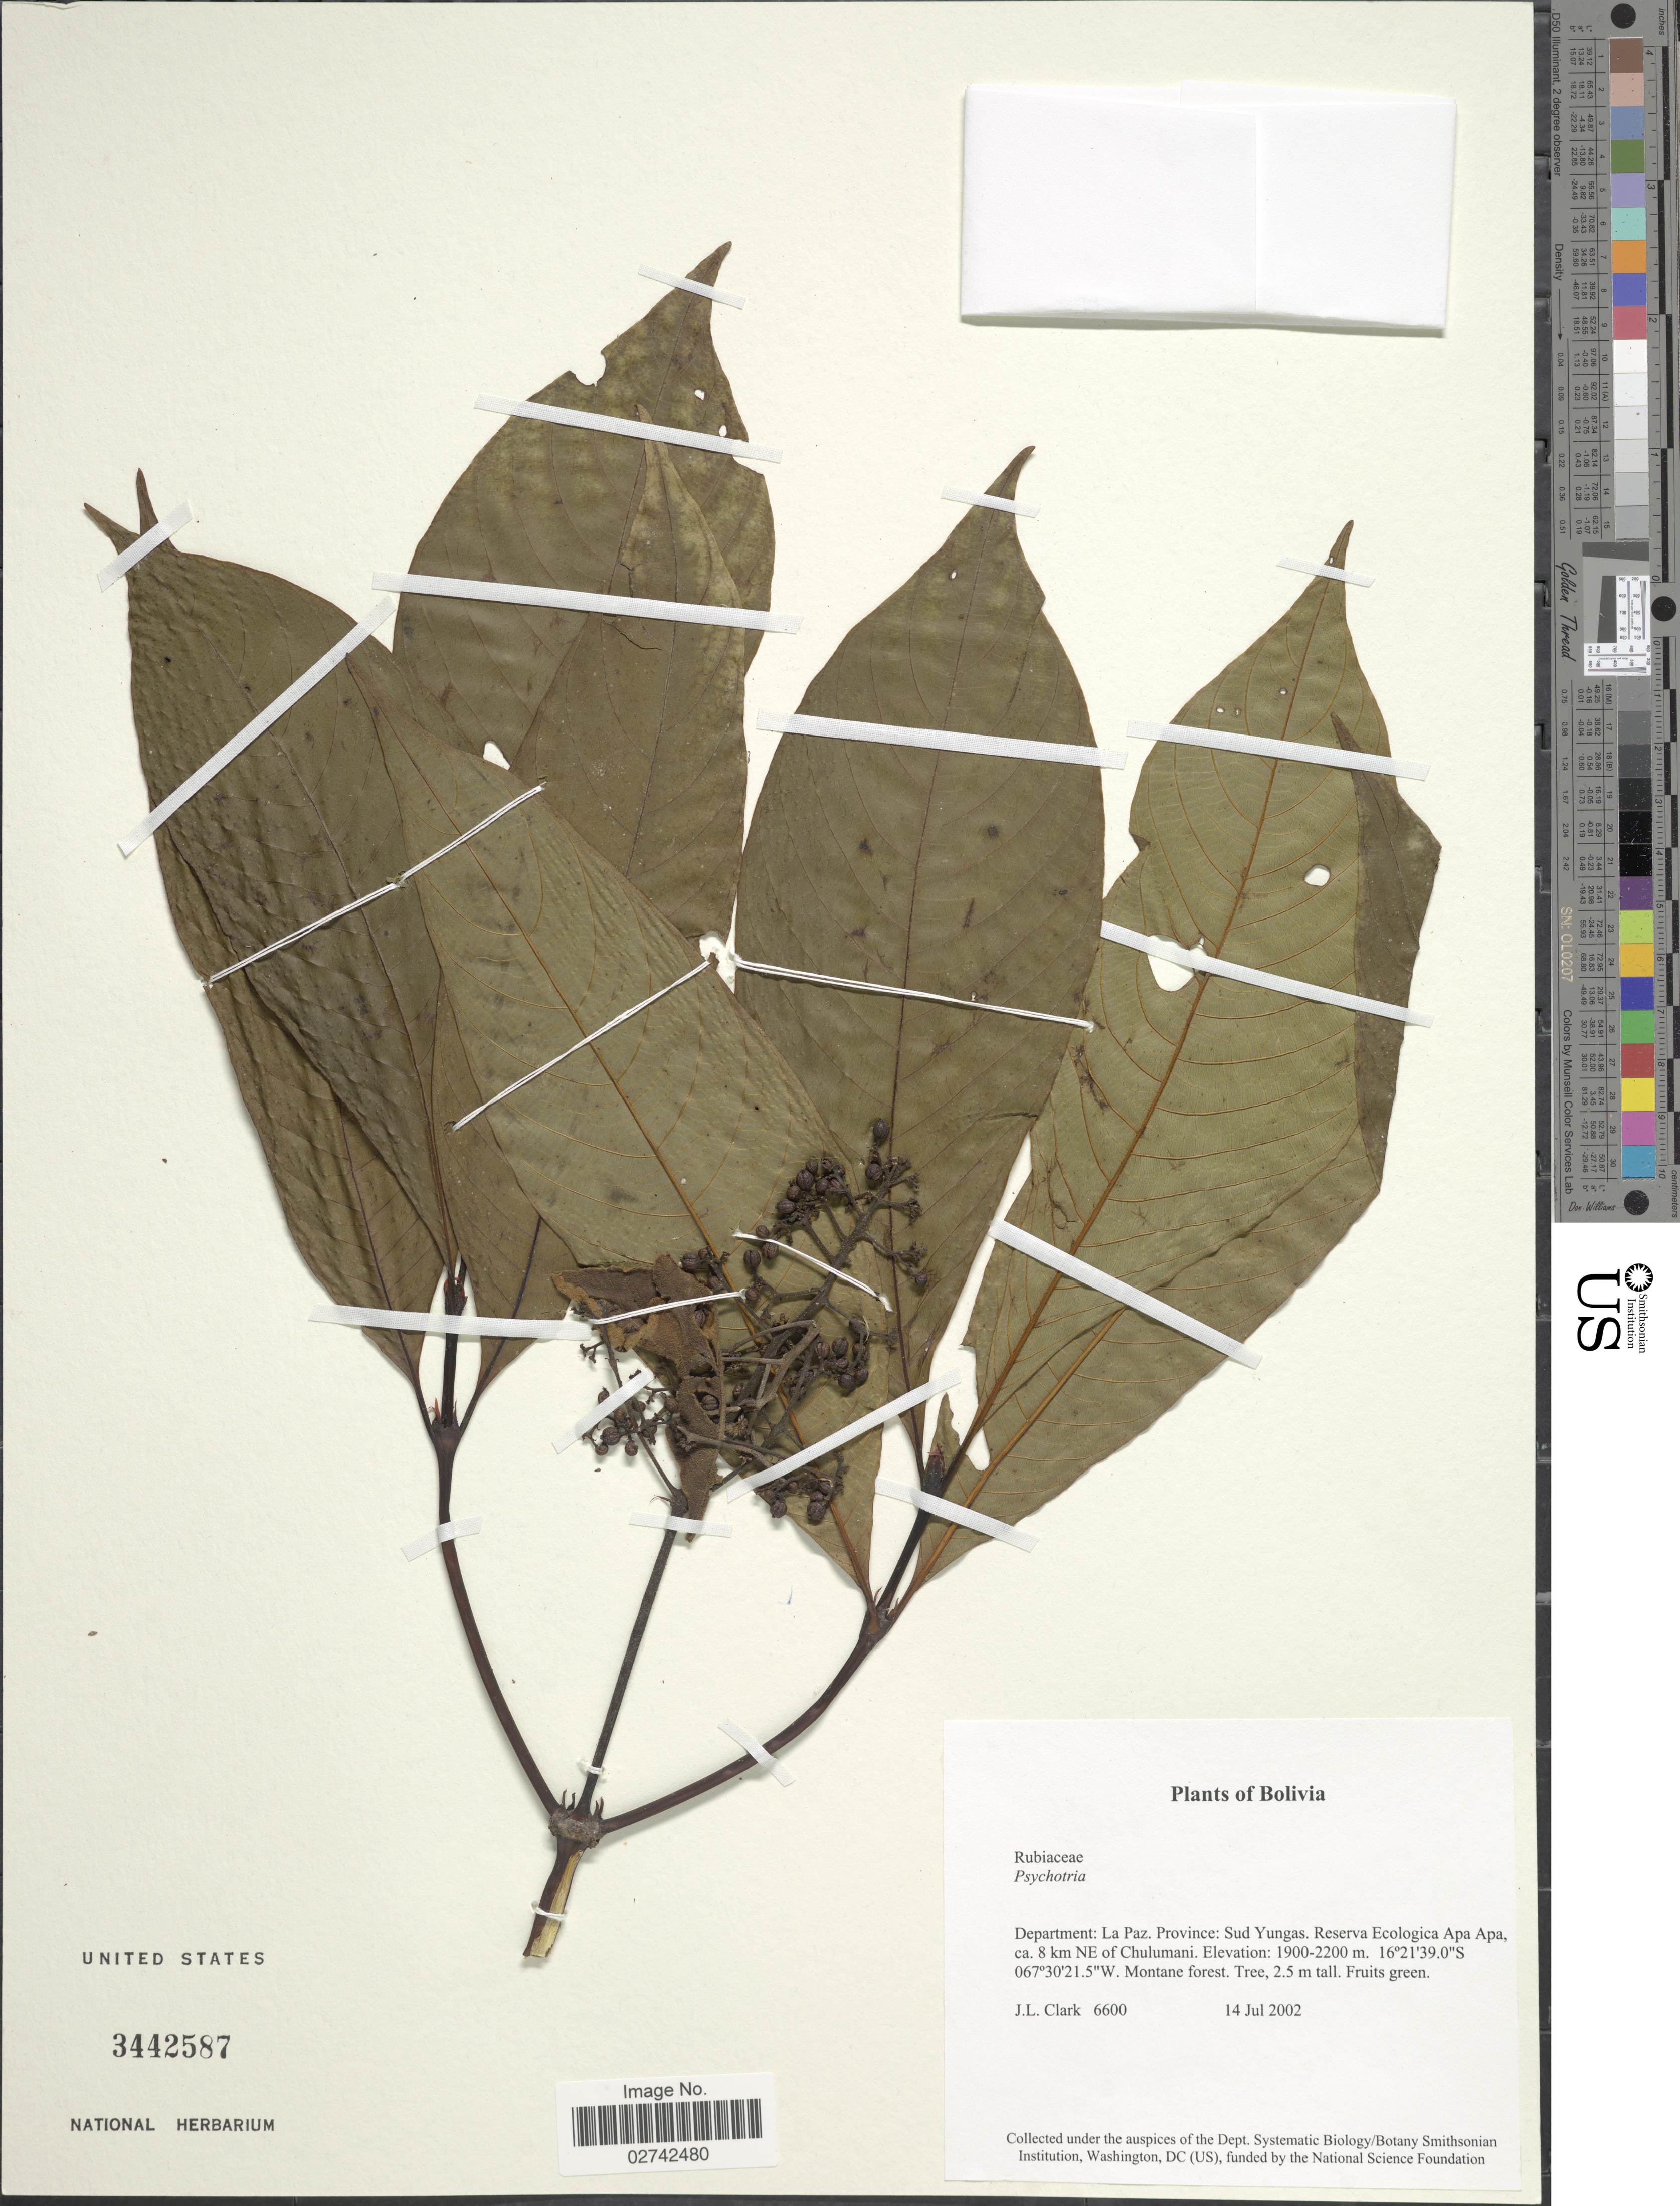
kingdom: Plantae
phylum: Tracheophyta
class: Magnoliopsida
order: Gentianales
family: Rubiaceae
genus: Palicourea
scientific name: Palicourea sp.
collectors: J. L. Clark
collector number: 6600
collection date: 2002-07-14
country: Bolivia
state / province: La Paz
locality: Department: La Paz, Province: Sud Yungas, Reserva Ecologica Apa Apa, 8 km NE of Chulumani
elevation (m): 1900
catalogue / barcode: US 3442587